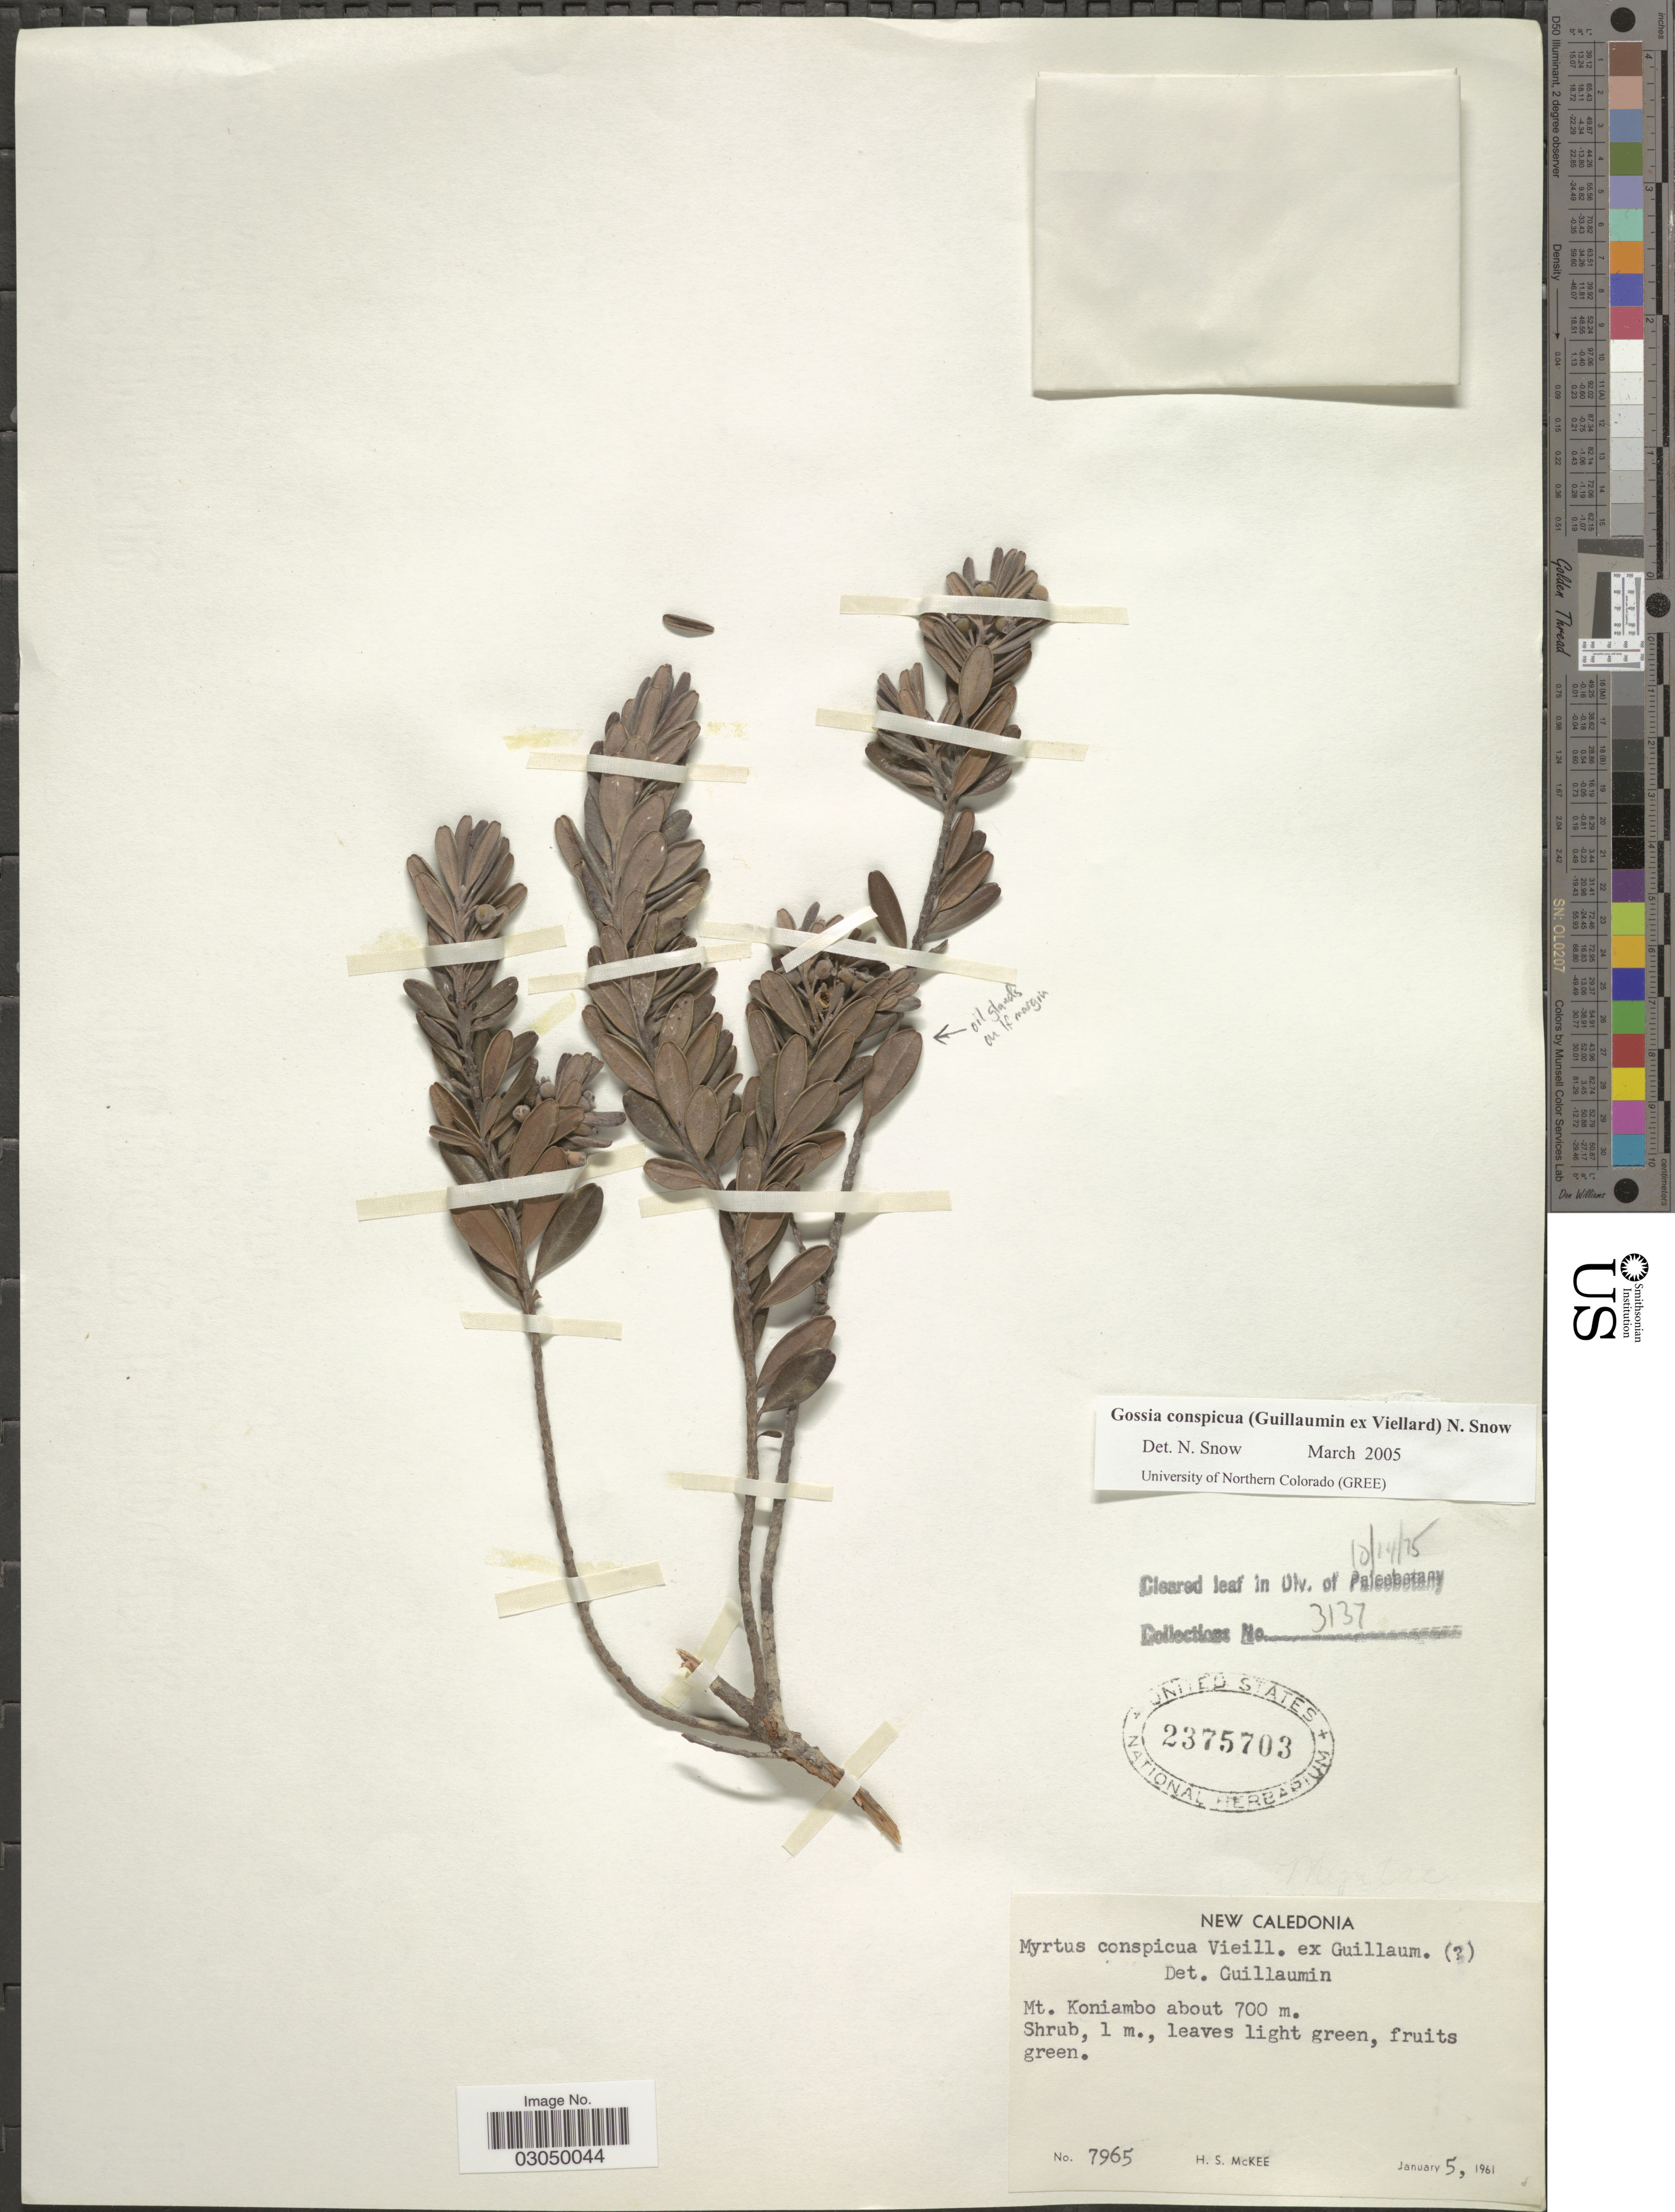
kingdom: Plantae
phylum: Tracheophyta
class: Magnoliopsida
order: Myrtales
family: Myrtaceae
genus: Gossia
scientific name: Gossia conspicua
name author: (Vieill. ex Guillaumin) N. Snow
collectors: H. S. McKee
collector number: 7965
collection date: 1961-01-05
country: New Caledonia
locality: Nova Caledonia. Mt. Koniambo.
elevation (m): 700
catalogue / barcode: US 2375703